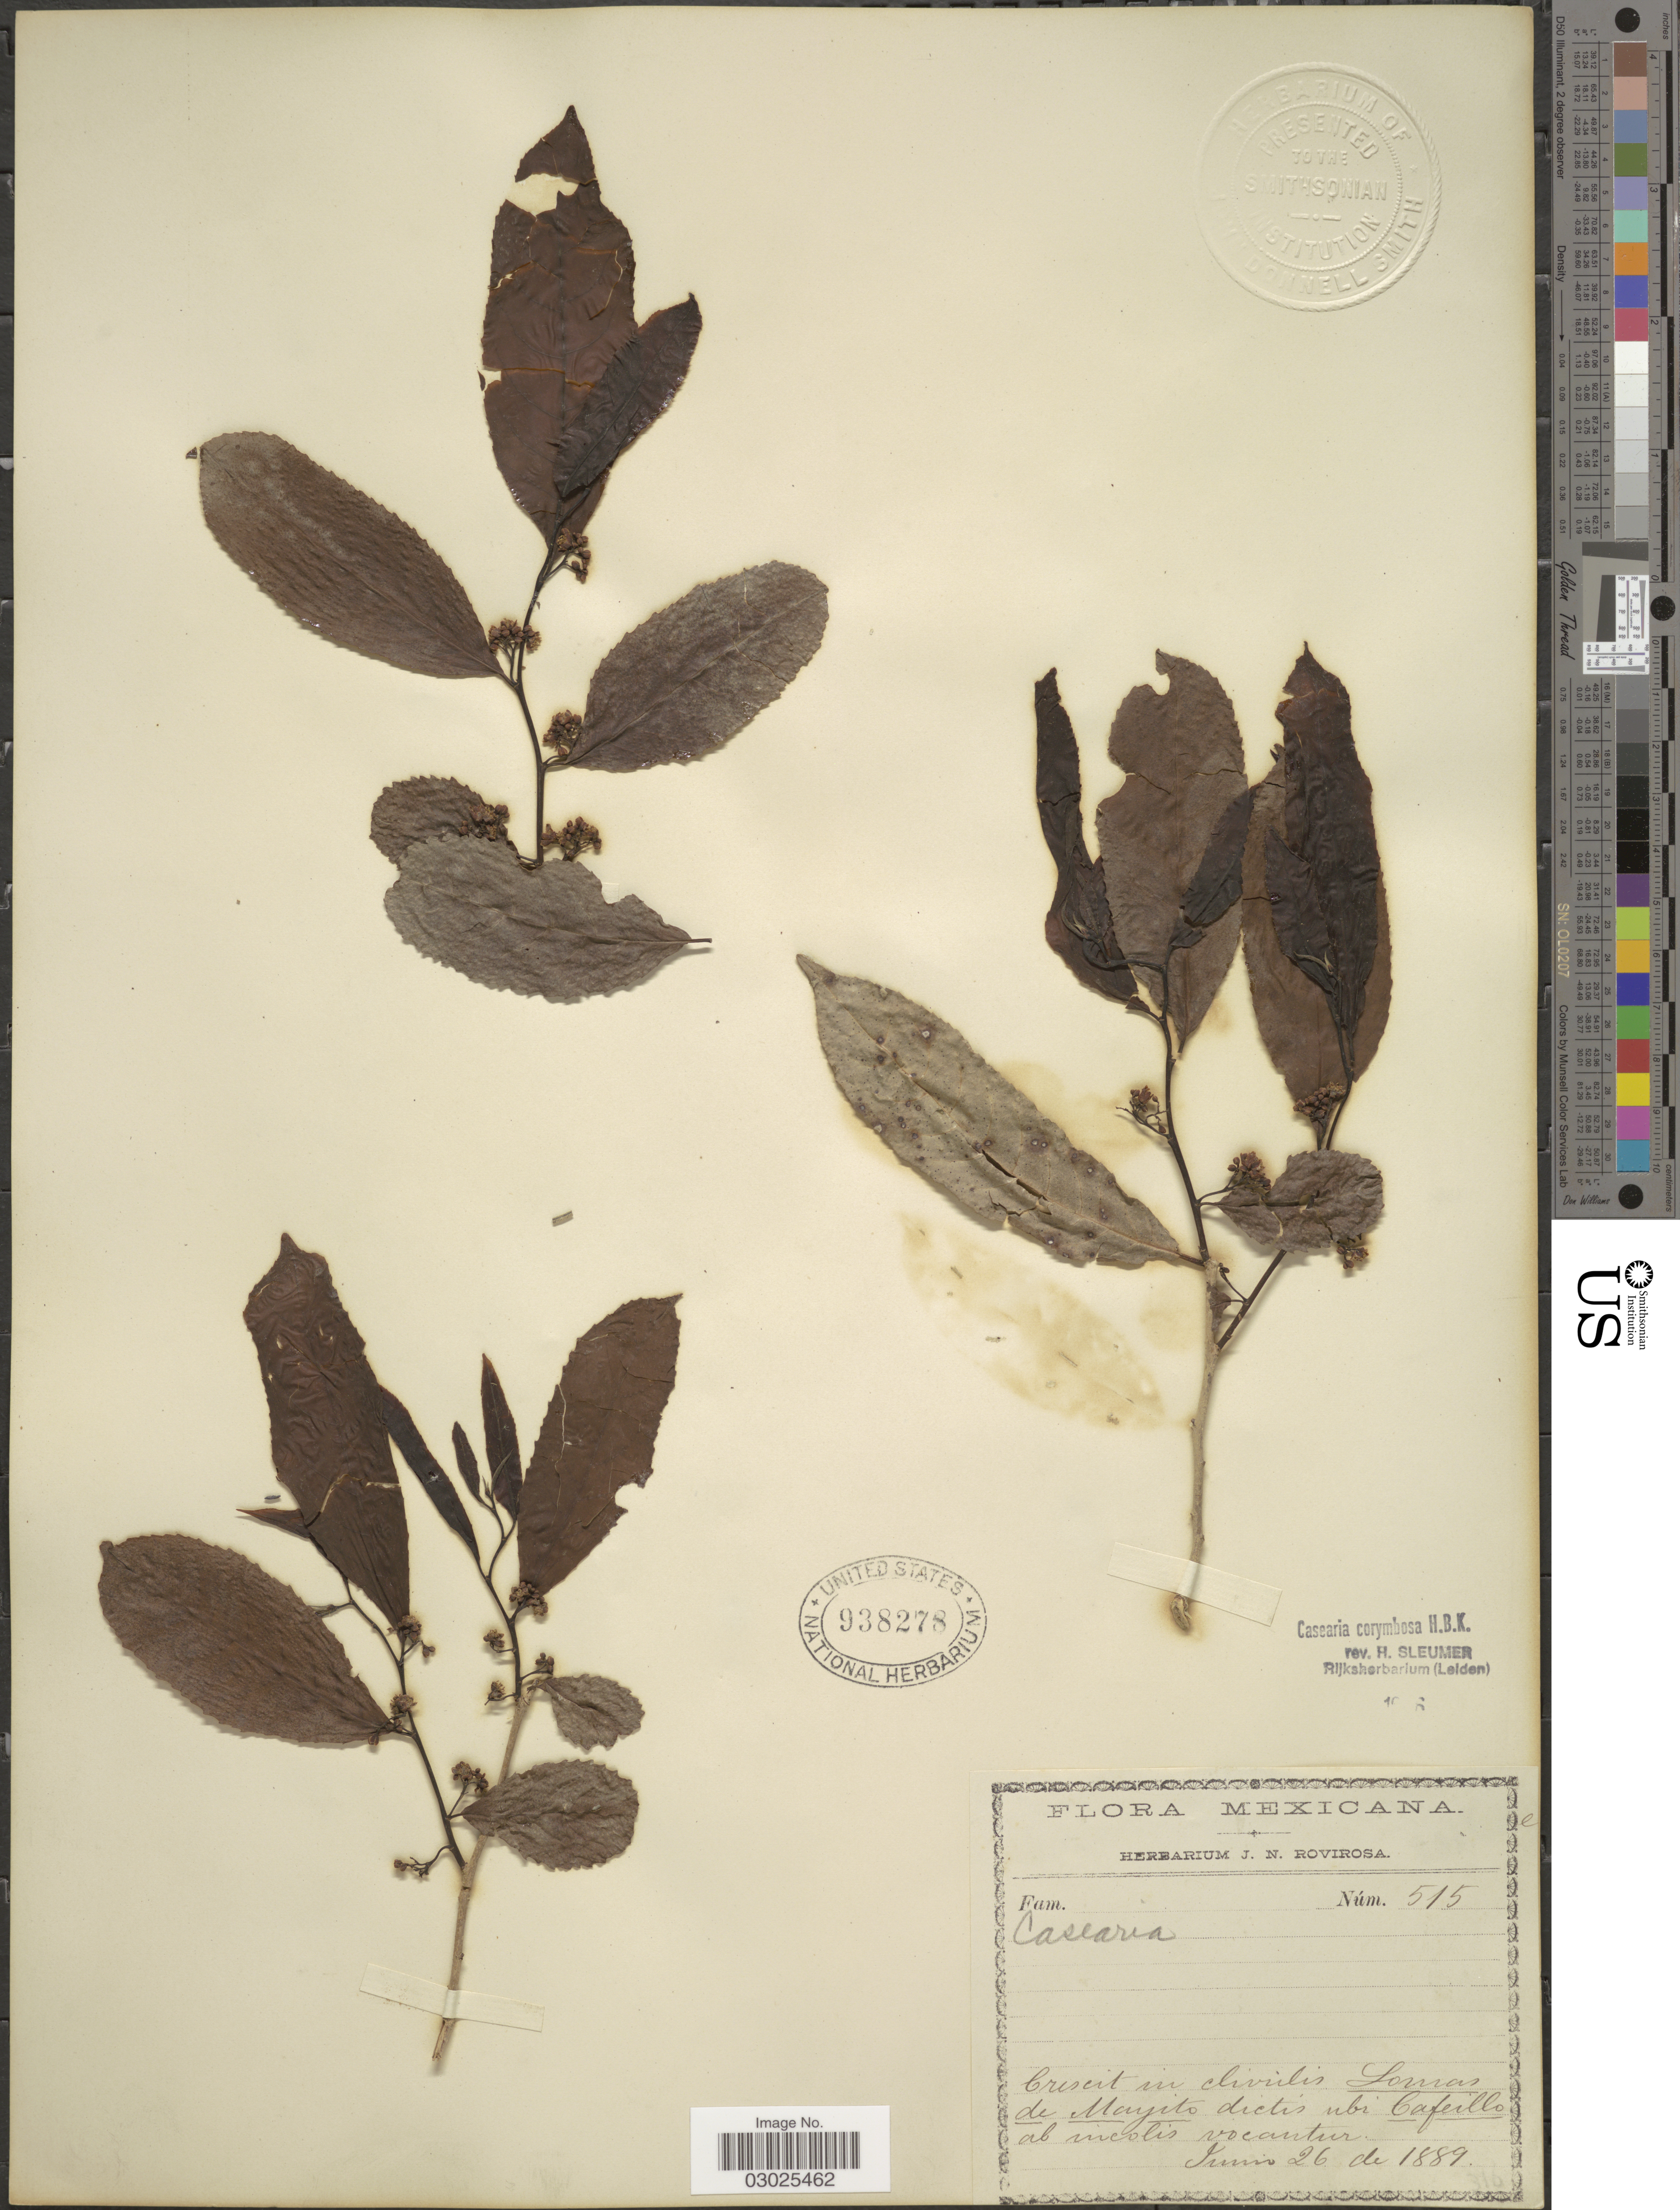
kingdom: Plantae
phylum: Tracheophyta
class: Magnoliopsida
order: Malpighiales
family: Salicaceae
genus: Casearia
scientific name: Casearia corymbosa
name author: Kunth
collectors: ex herb. J. N. Rovirosa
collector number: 515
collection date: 1889-06-26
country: Mexico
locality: Crescit in clivulis Lomas de Mayito dictis ubi Cafeillo ab nicolis vocantur.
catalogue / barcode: US 938278